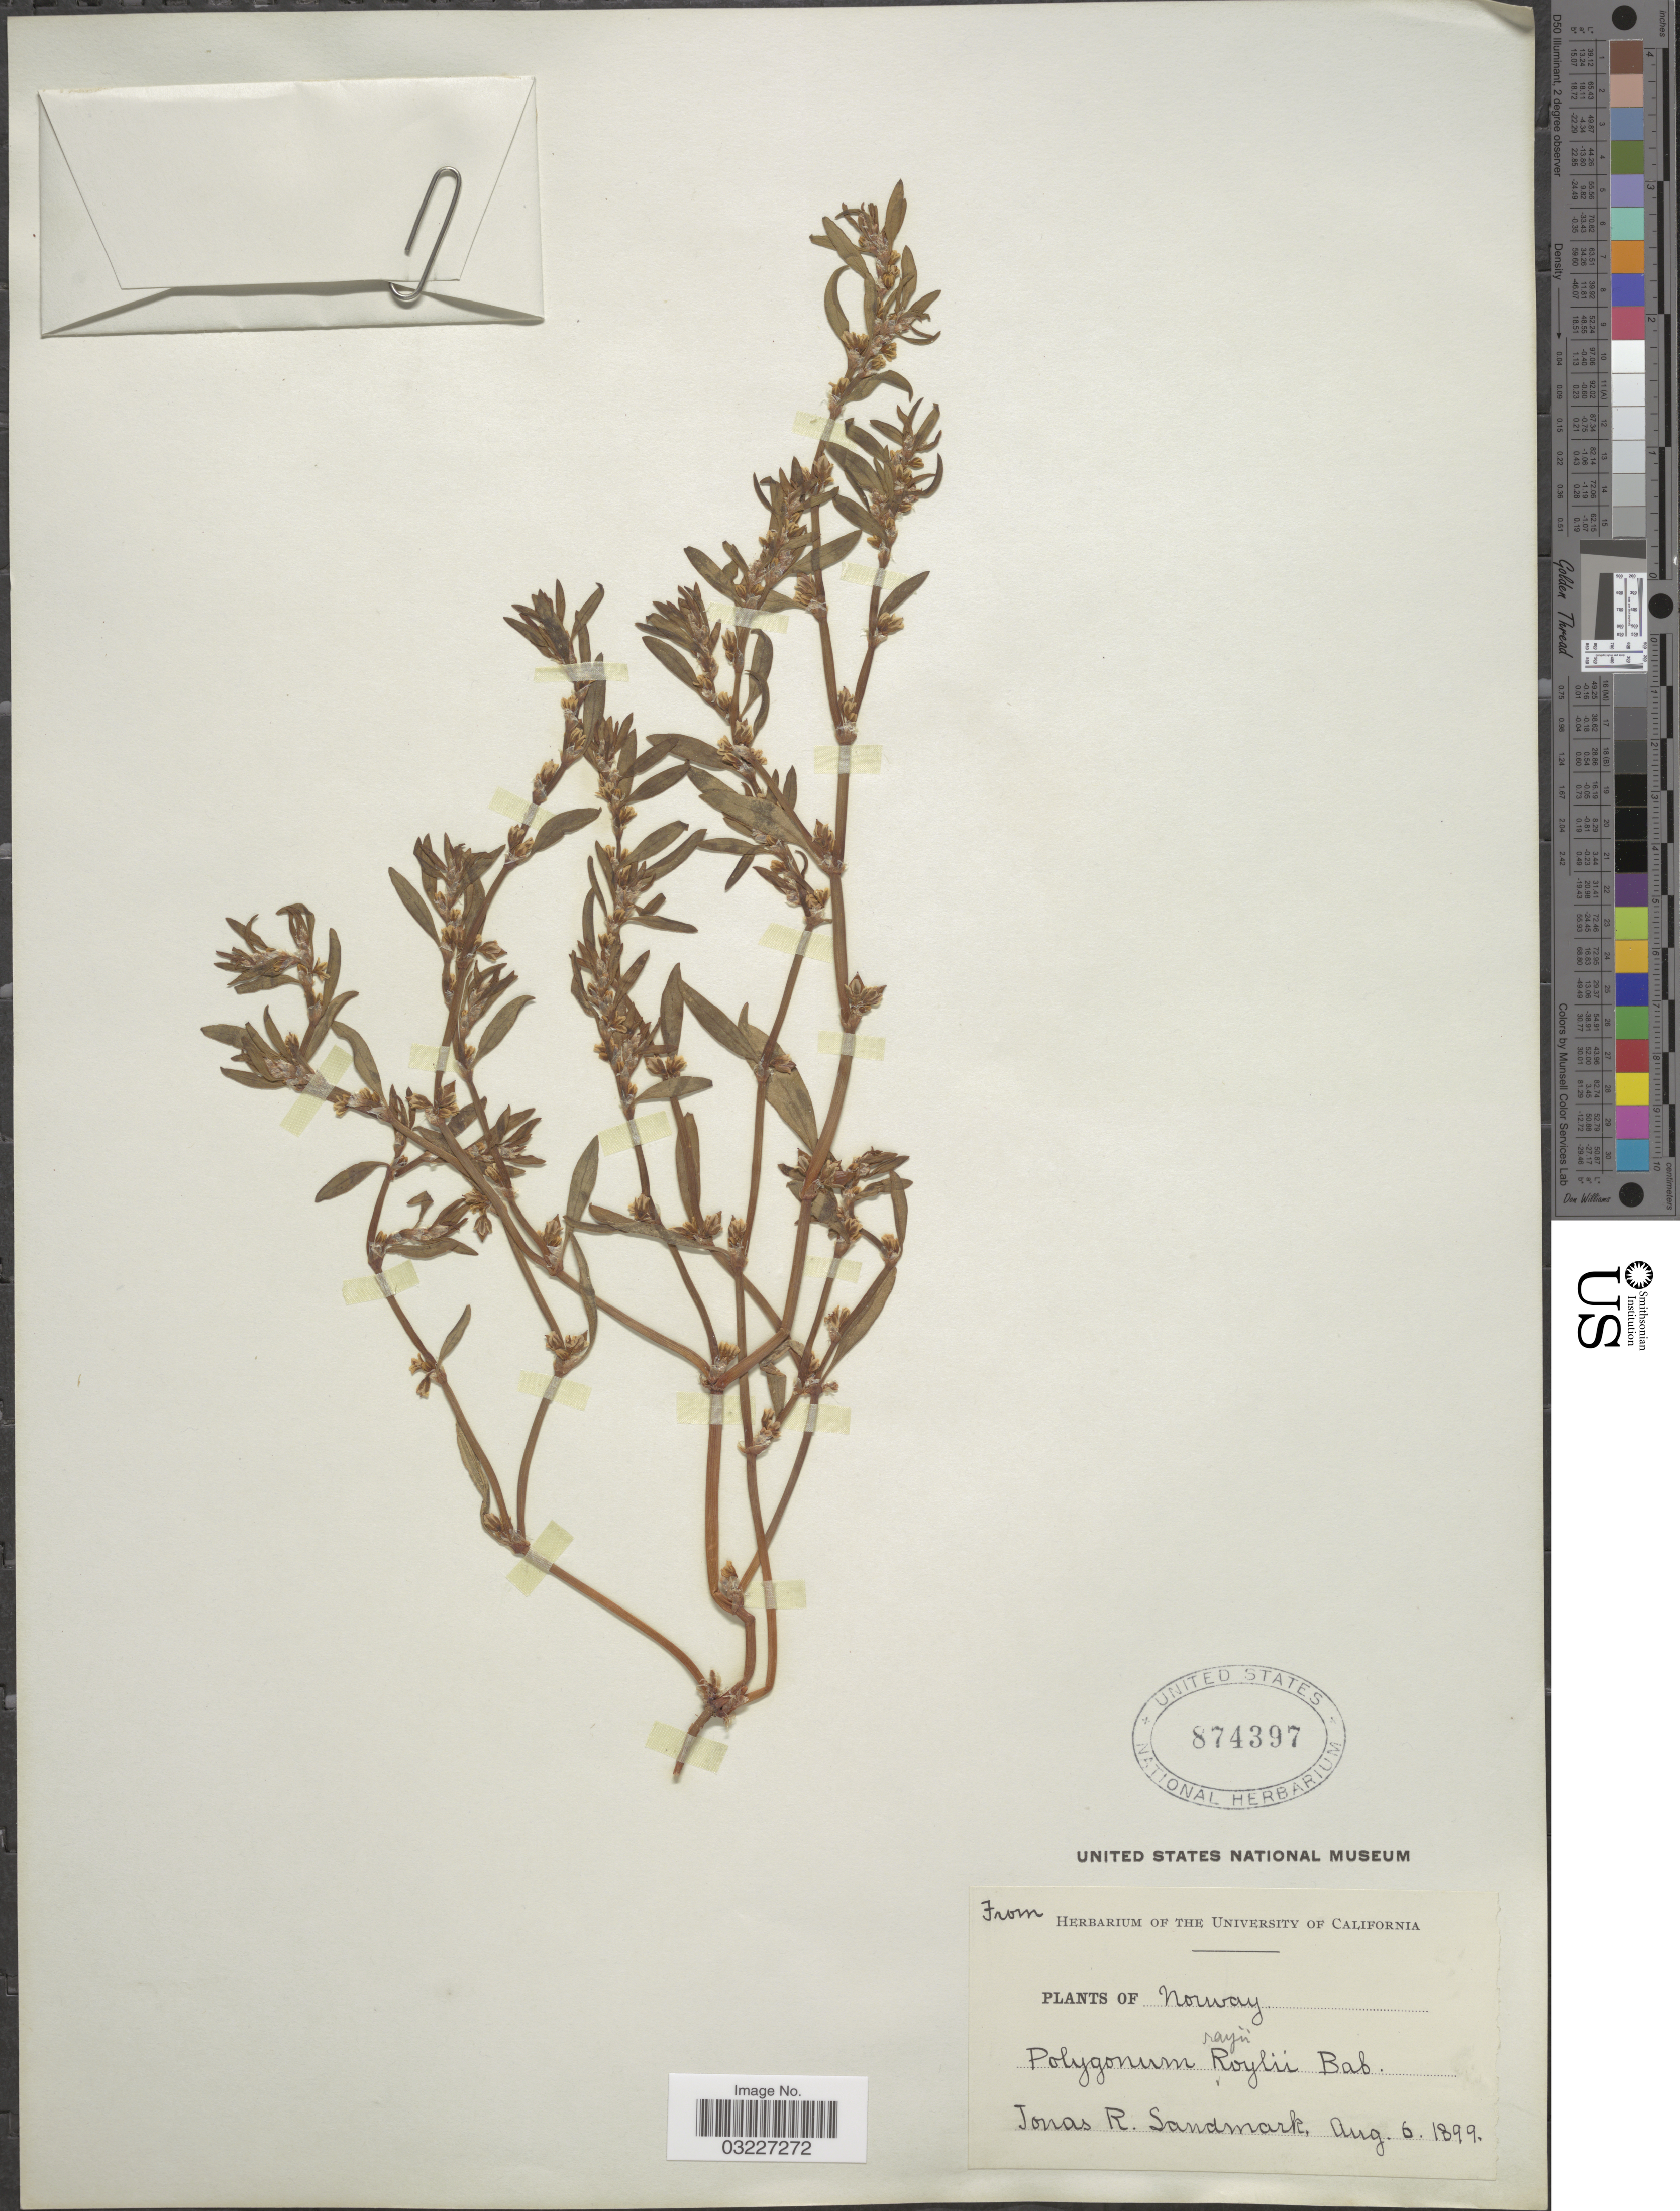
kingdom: Plantae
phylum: Tracheophyta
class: Magnoliopsida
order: Caryophyllales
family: Polygonaceae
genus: Polygonum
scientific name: Polygonum acadiense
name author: Fernald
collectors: J. Sandmark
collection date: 1899-08-06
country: Norway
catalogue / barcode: US 874397